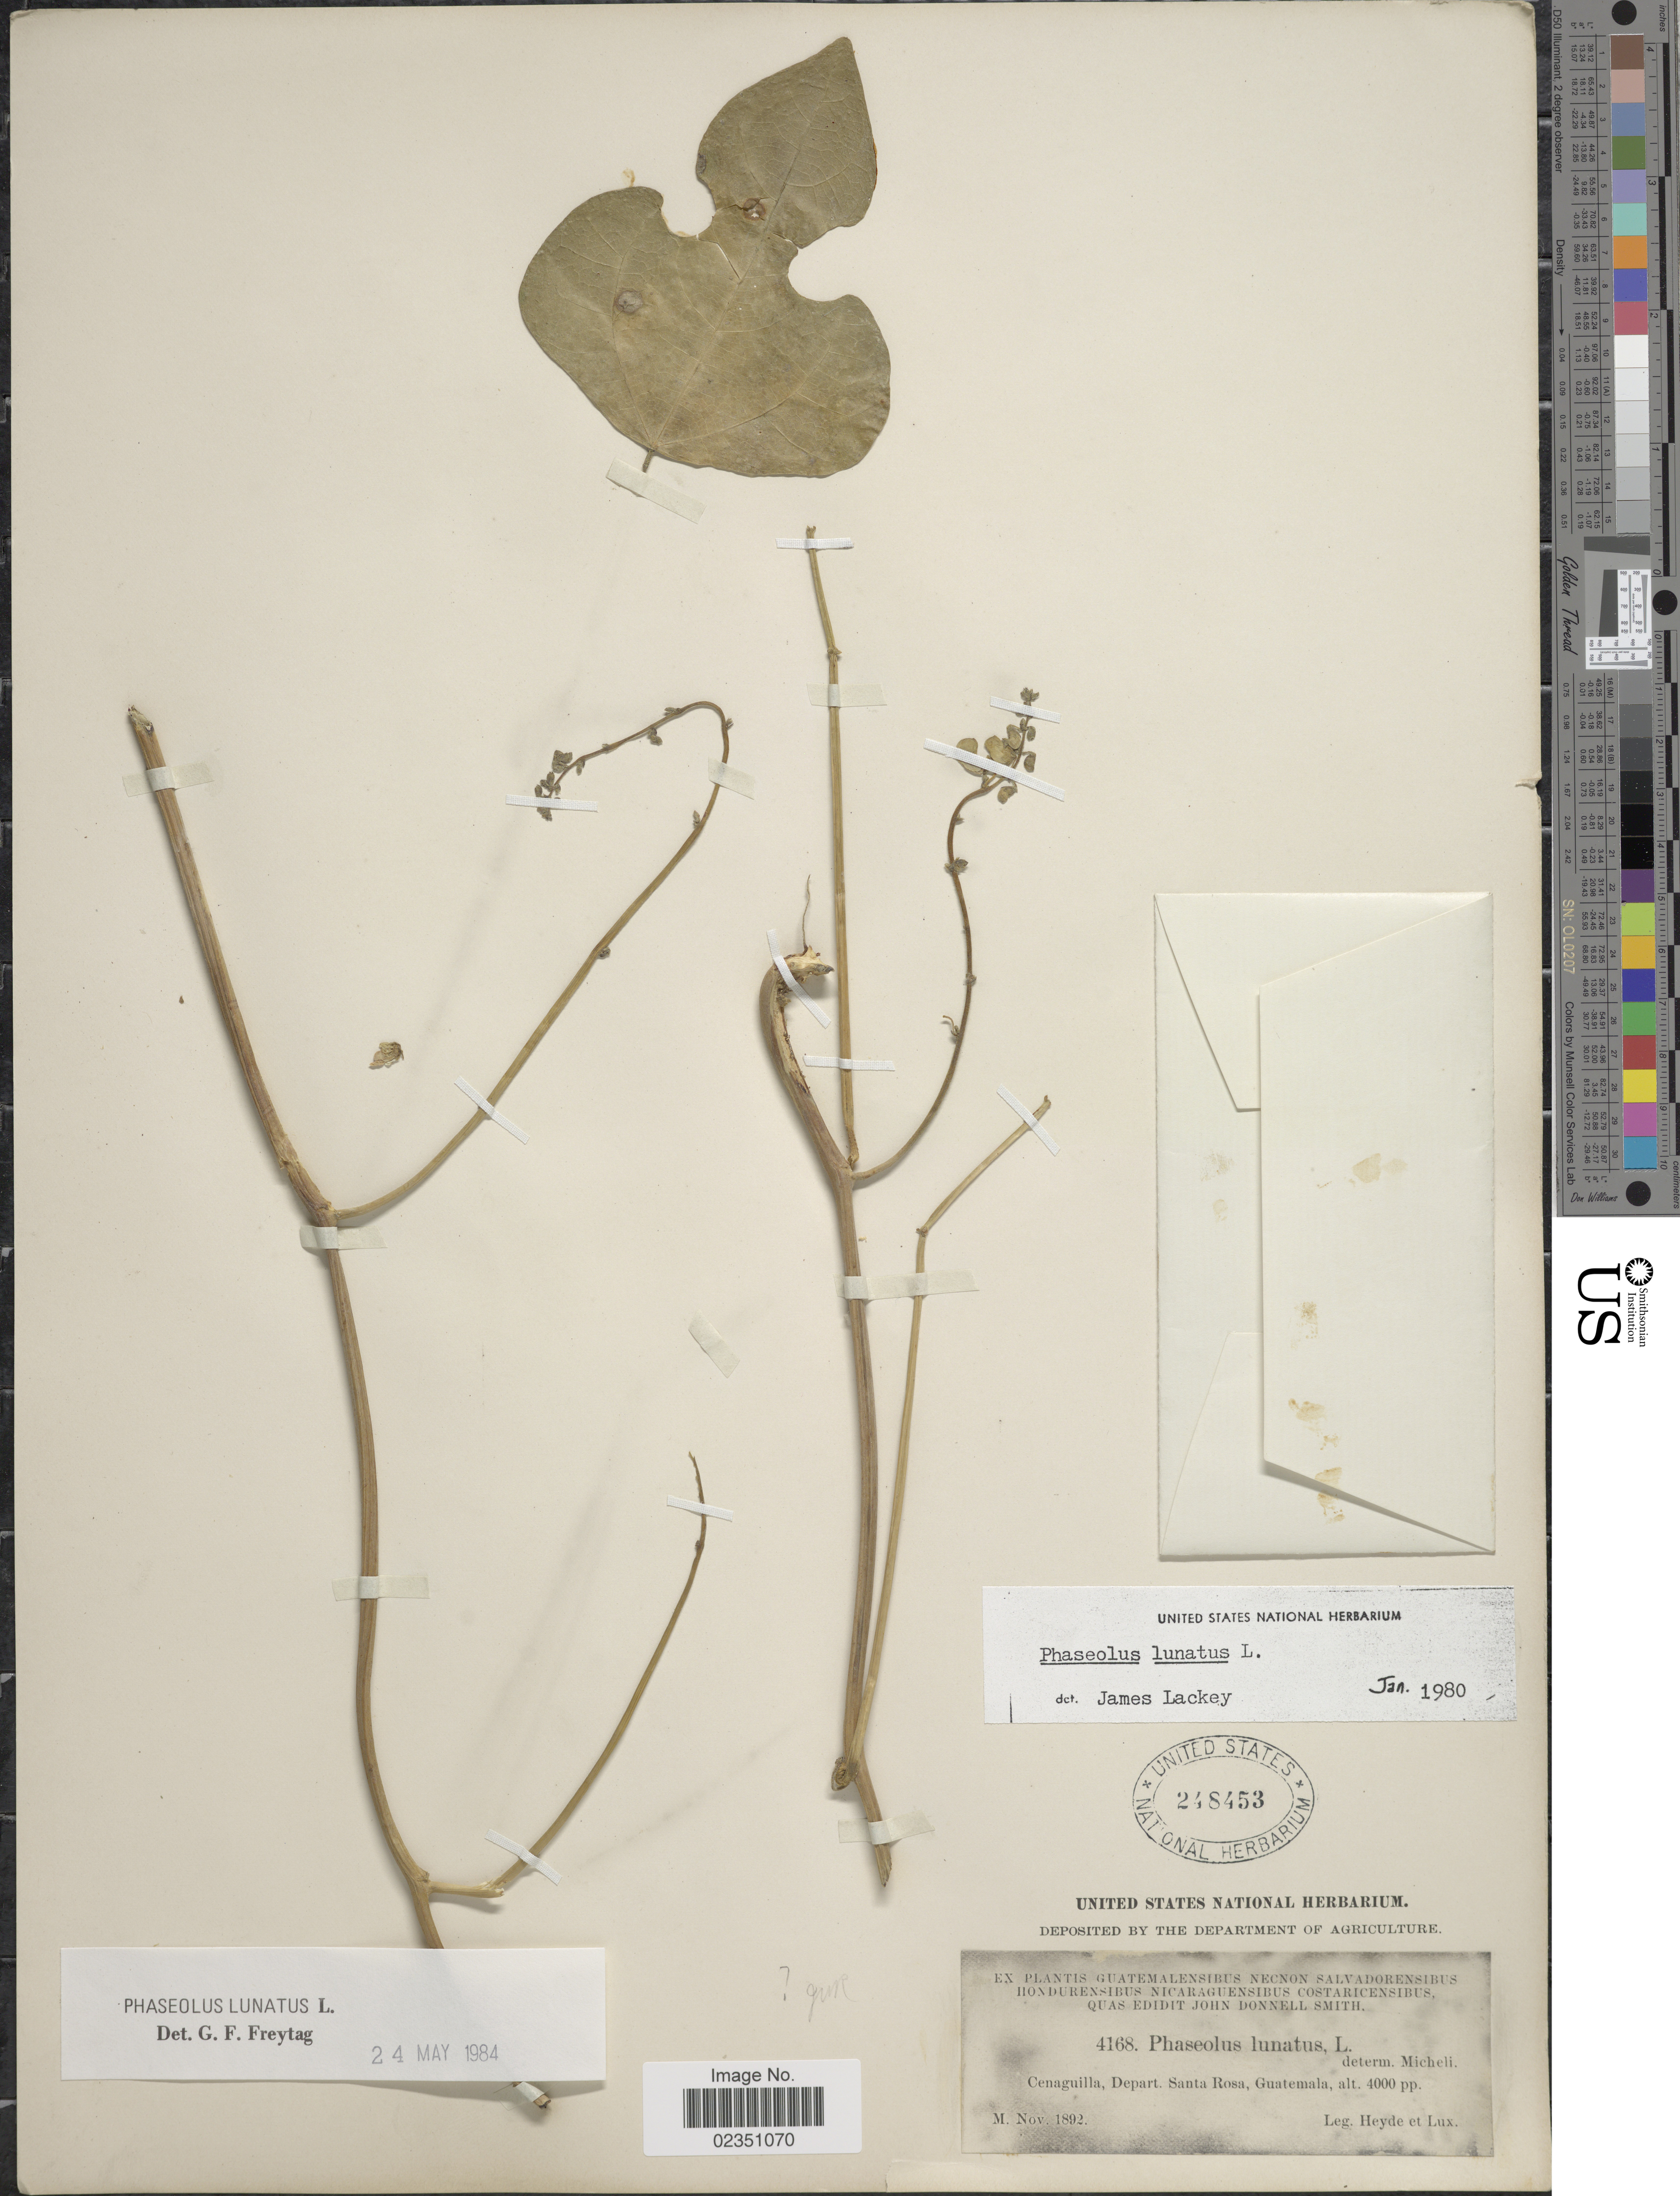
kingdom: Plantae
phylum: Tracheophyta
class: Magnoliopsida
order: Fabales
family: Fabaceae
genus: Phaseolus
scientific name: Phaseolus lunatus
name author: L.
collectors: Heyde & Lux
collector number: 4168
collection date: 1892-11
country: Guatemala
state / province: Santa Rosa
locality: Cenaguilla, Depart. Santa Rosa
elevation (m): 1219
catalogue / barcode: US 248453